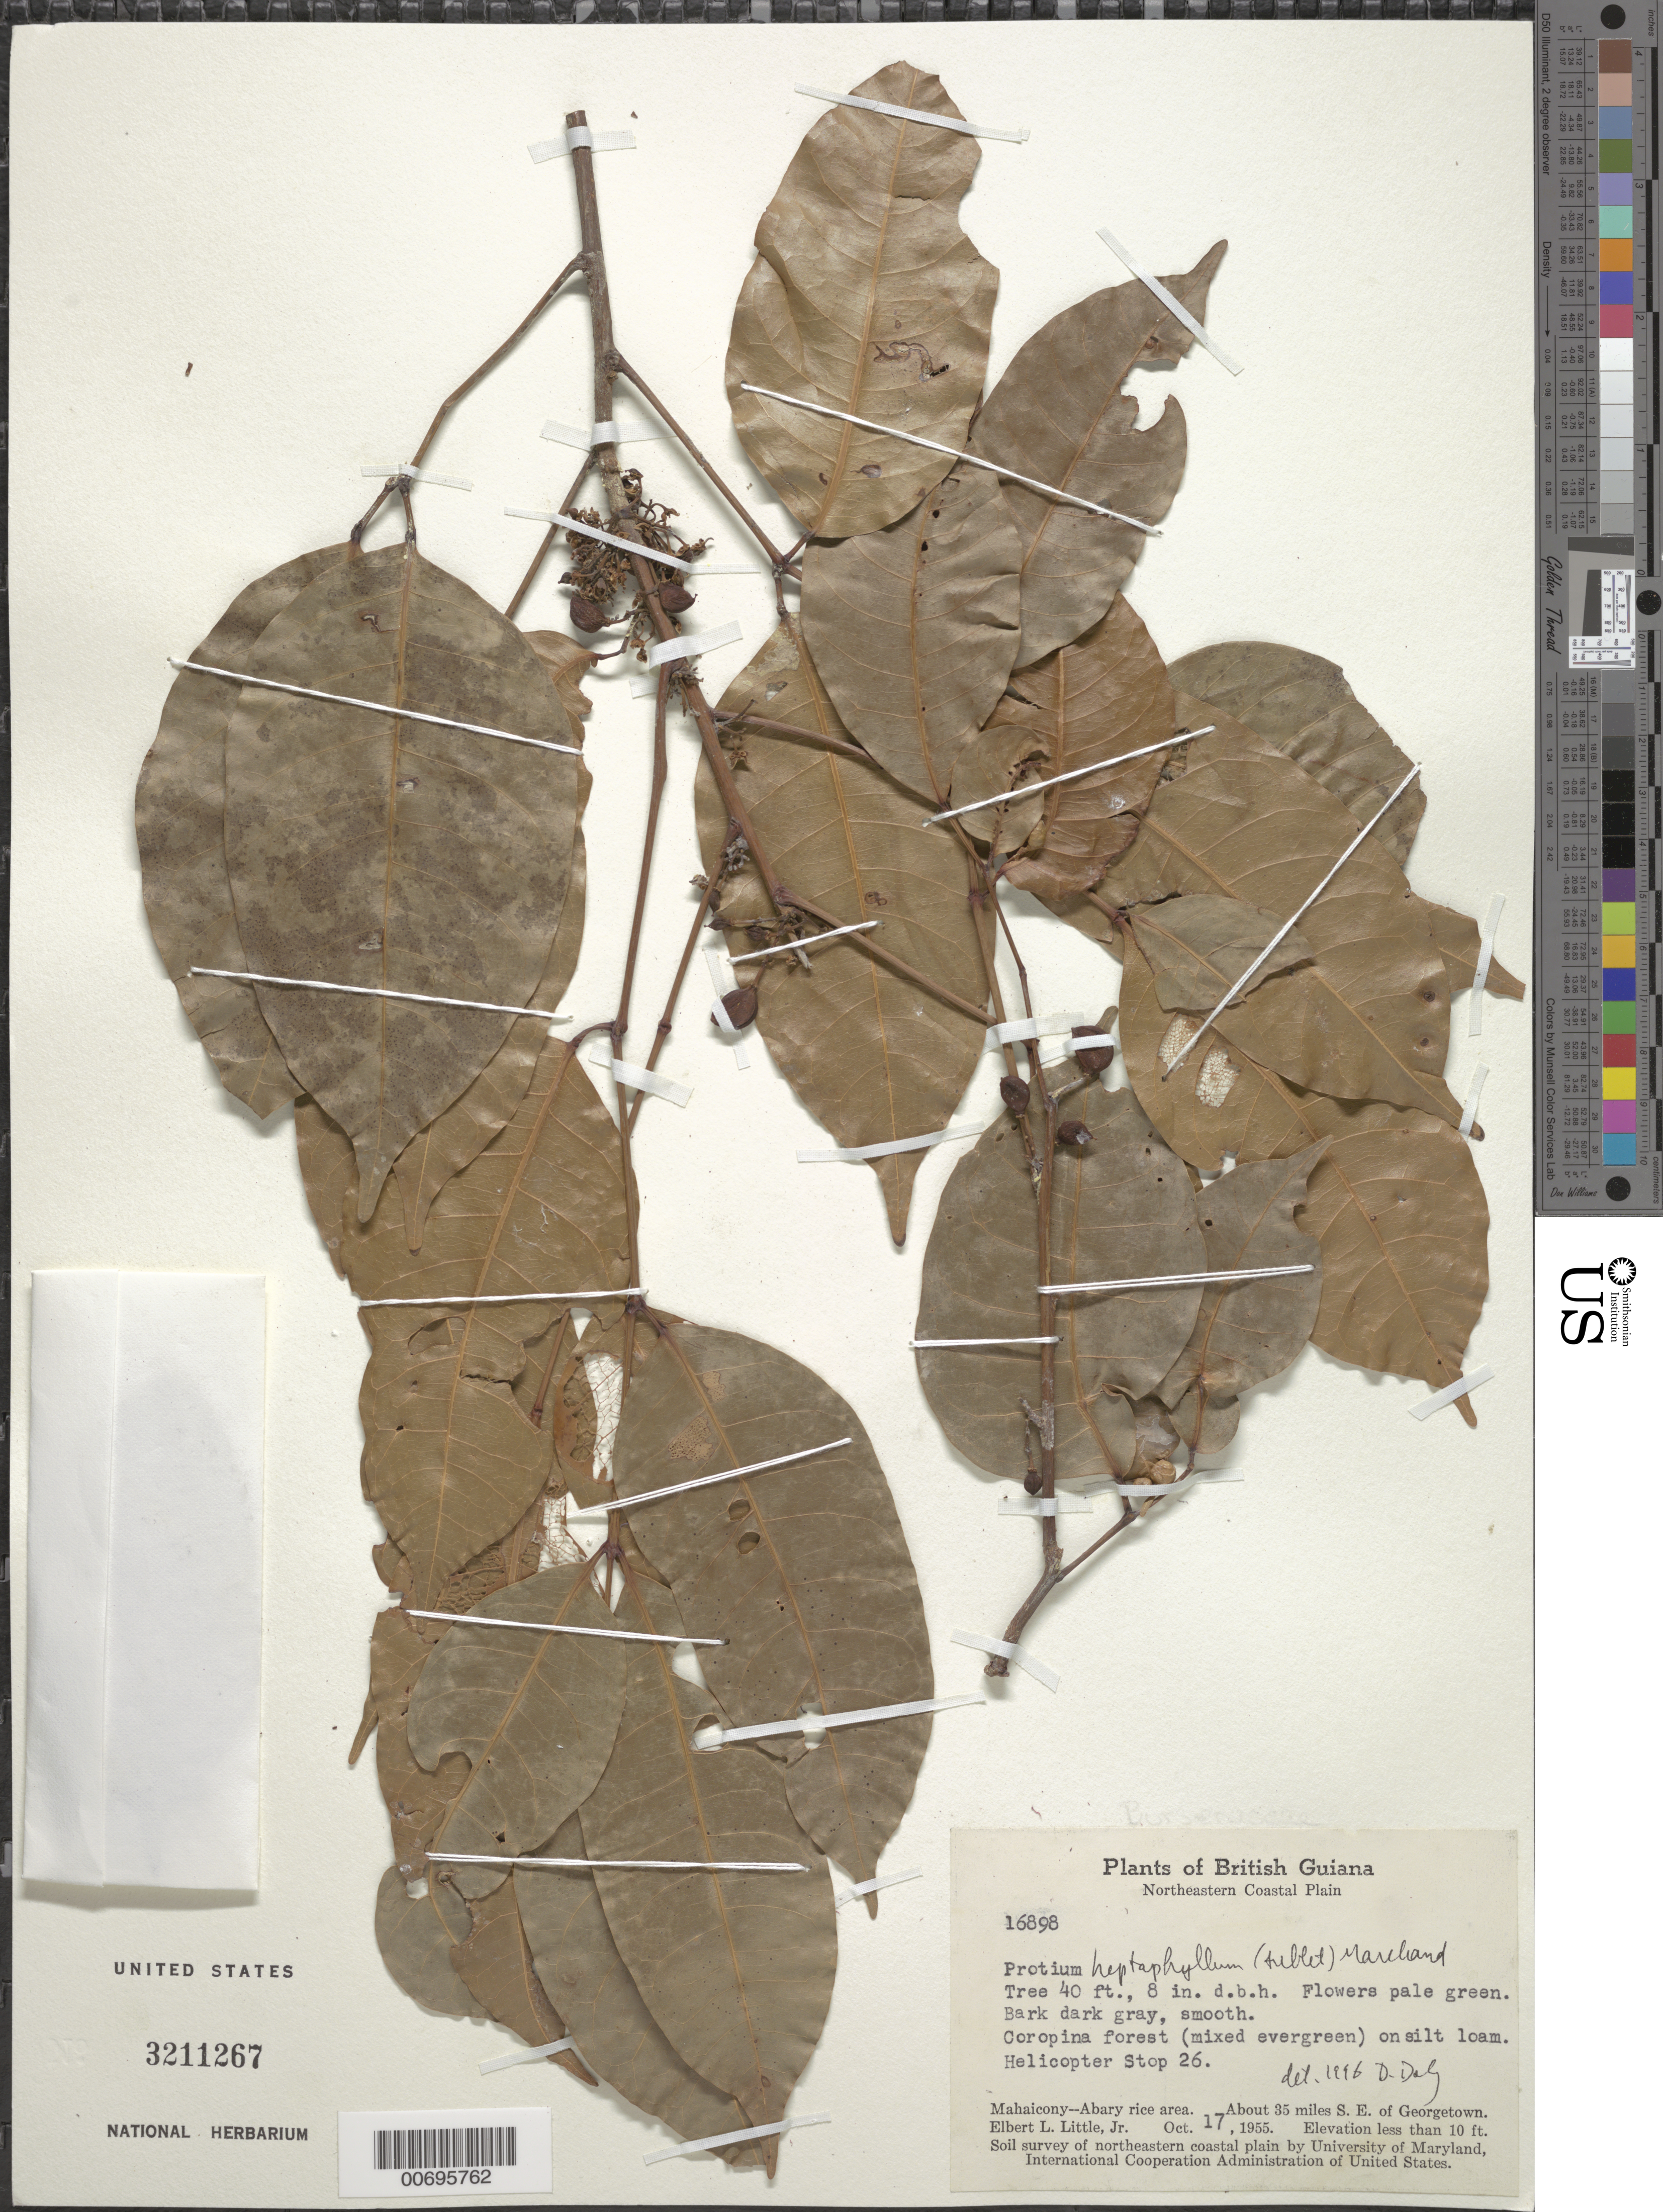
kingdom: Plantae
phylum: Tracheophyta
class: Magnoliopsida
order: Sapindales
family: Burseraceae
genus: Protium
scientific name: Protium heptaphyllum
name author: (Aubl.) Marchand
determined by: Daly, D. C.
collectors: E. L. Little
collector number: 16898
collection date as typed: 17-Oct-55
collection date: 1955-10-17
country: Guyana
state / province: Mahaica-Berbice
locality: Mahaicony-Abary rice area, E bank Demerara R., about 35 mi. SE of Georgetown, Helicopter stop 26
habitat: Coropina forest (mixed evergreen) on silt loam.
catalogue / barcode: US 3211267